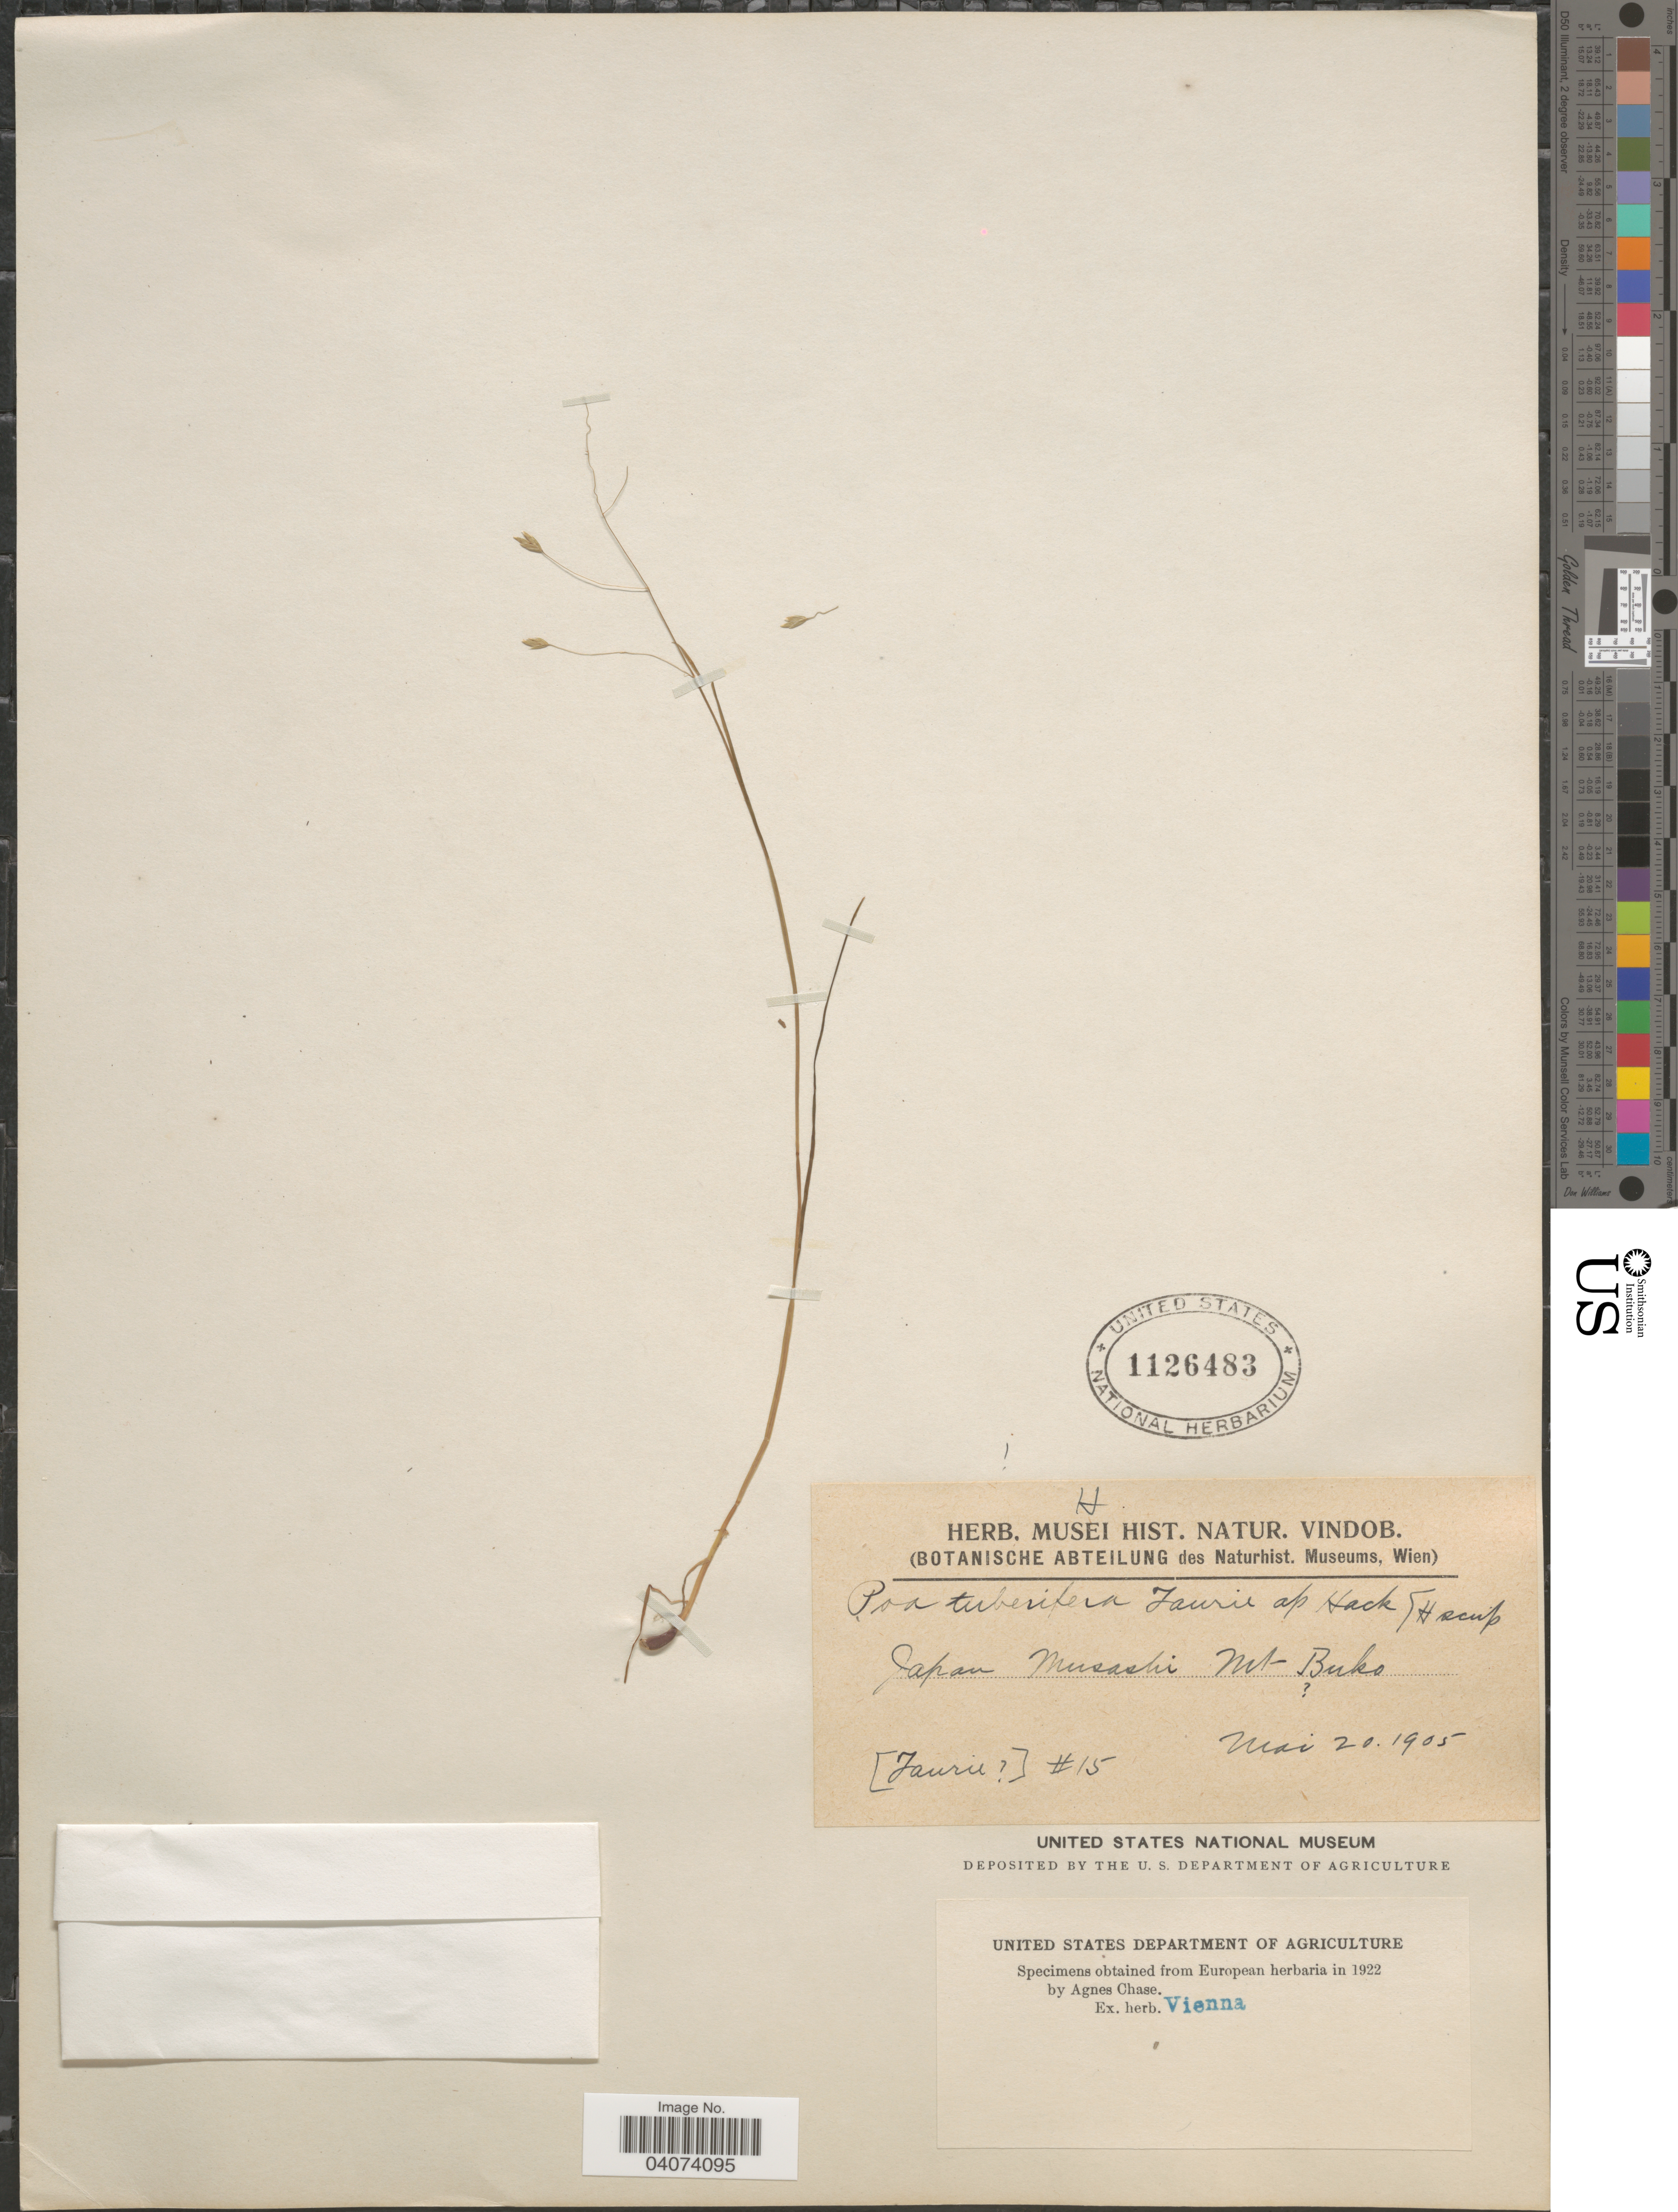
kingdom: Plantae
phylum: Tracheophyta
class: Liliopsida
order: Poales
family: Poaceae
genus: Poa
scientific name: Poa tuberifera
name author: Faurie ex Hack.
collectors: -. Faurie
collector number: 15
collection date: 1905-05-20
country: Japan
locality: Musashi. Mt Buko.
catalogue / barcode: US 1126483